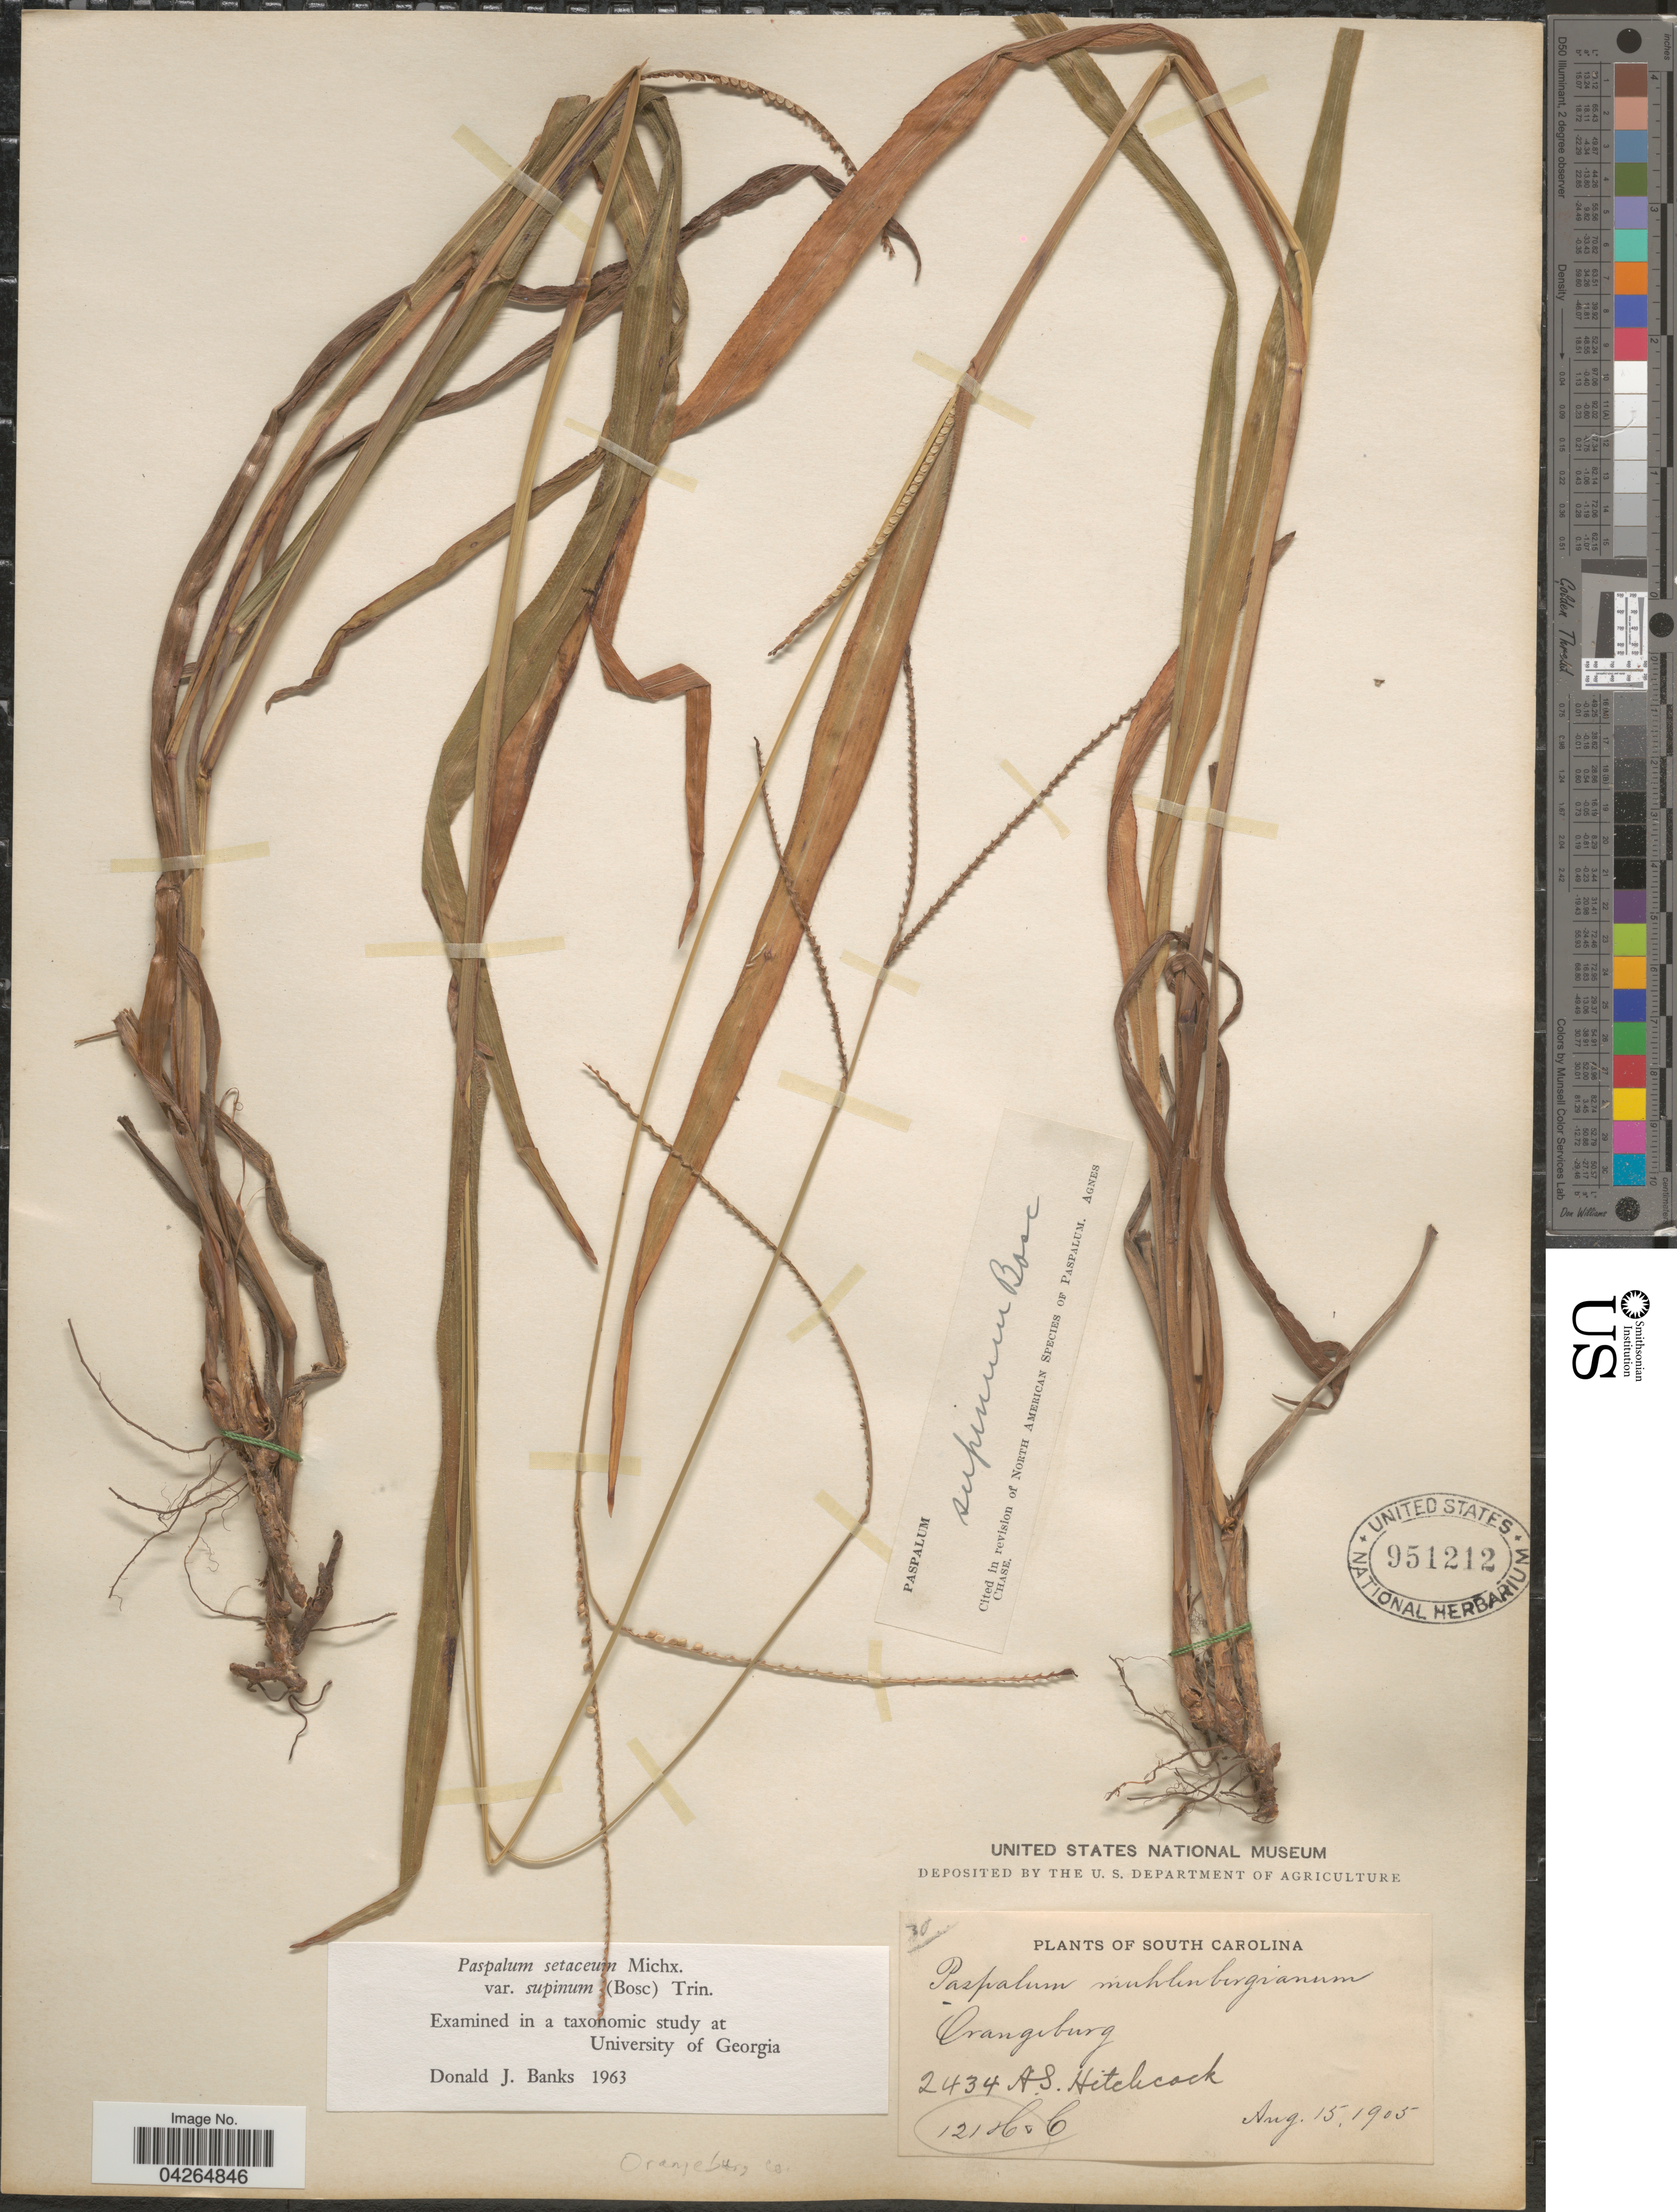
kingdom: Plantae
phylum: Tracheophyta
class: Liliopsida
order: Poales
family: Poaceae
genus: Paspalum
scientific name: Paspalum setaceum var. supinum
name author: (Bosc ex Poir.) Trin.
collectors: A. S. Hitchcock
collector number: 2434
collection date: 1905-08-15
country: United States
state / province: South Carolina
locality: Orangeburg Co.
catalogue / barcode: US 951212